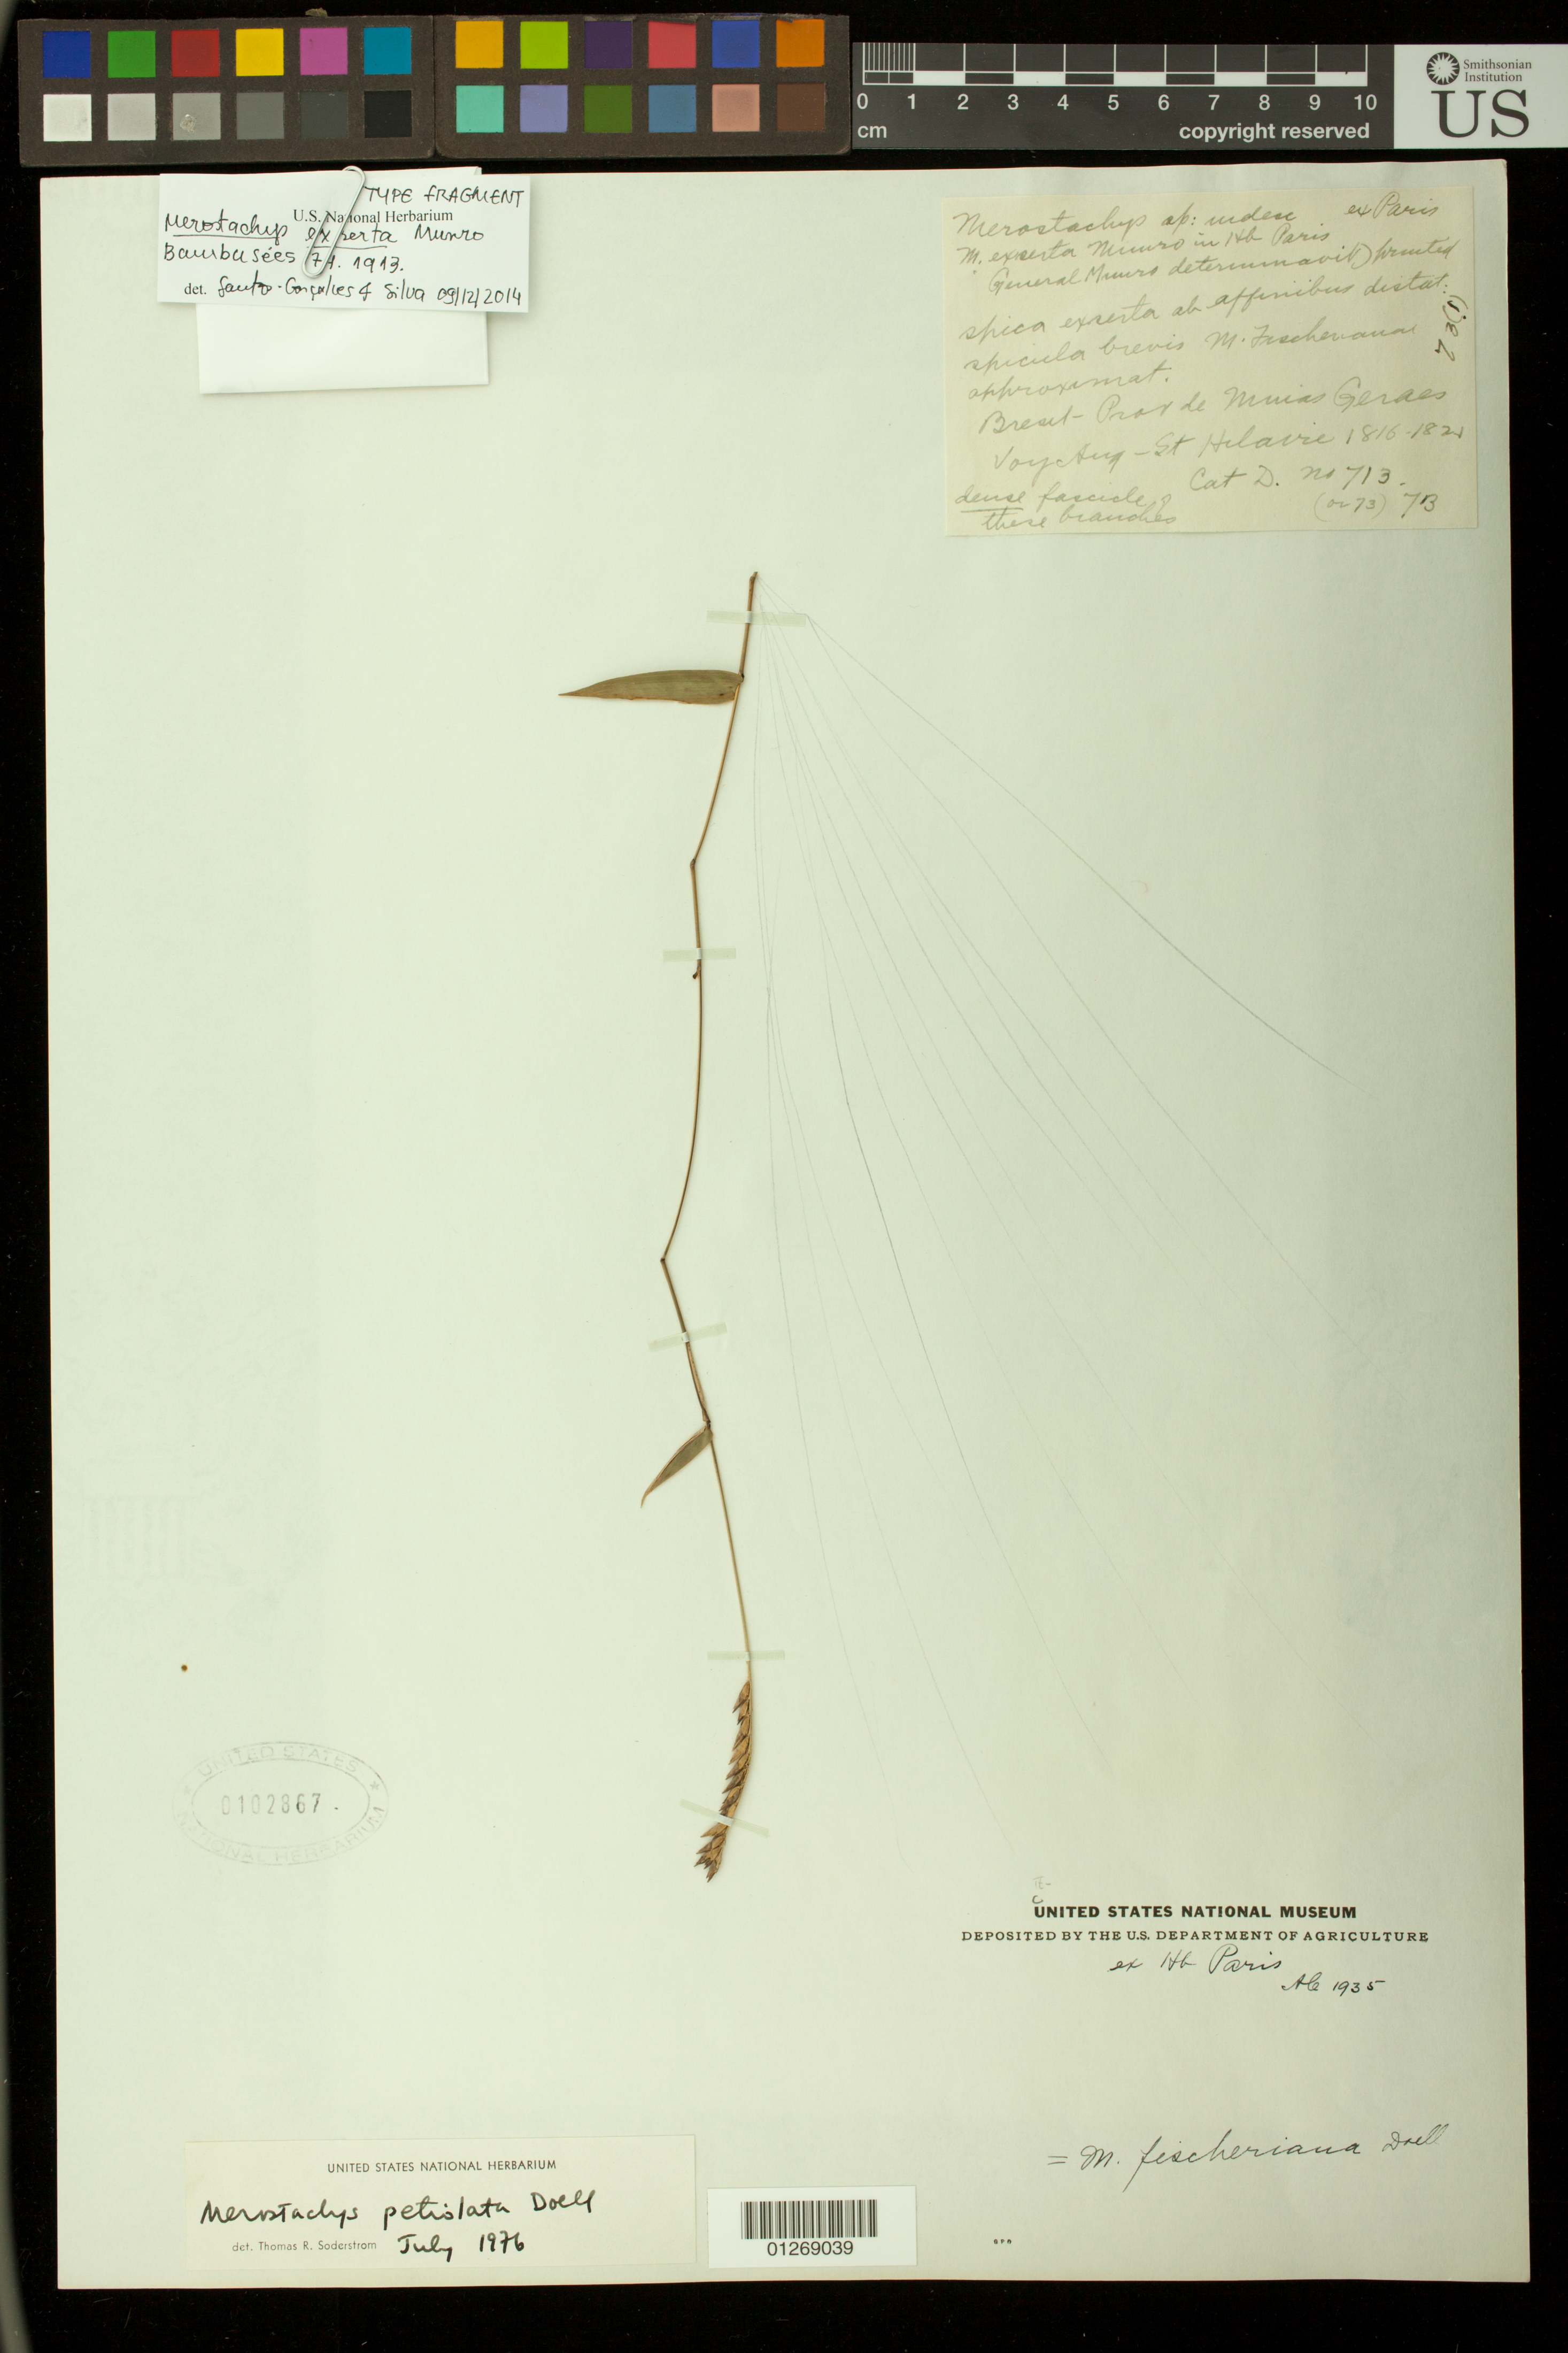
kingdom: Plantae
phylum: Tracheophyta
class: Liliopsida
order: Poales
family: Poaceae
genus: Merostachys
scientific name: Merostachys exserta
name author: Munro in E.G. Camus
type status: Type Collection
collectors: A. F. C. P. de Saint-Hilaire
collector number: Cat. D, 713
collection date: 1816/1821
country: Brazil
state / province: Minas Gerais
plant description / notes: Fragment of type specimen ex herb. Paris. Additional fragments in packet on sheet.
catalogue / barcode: US 102867